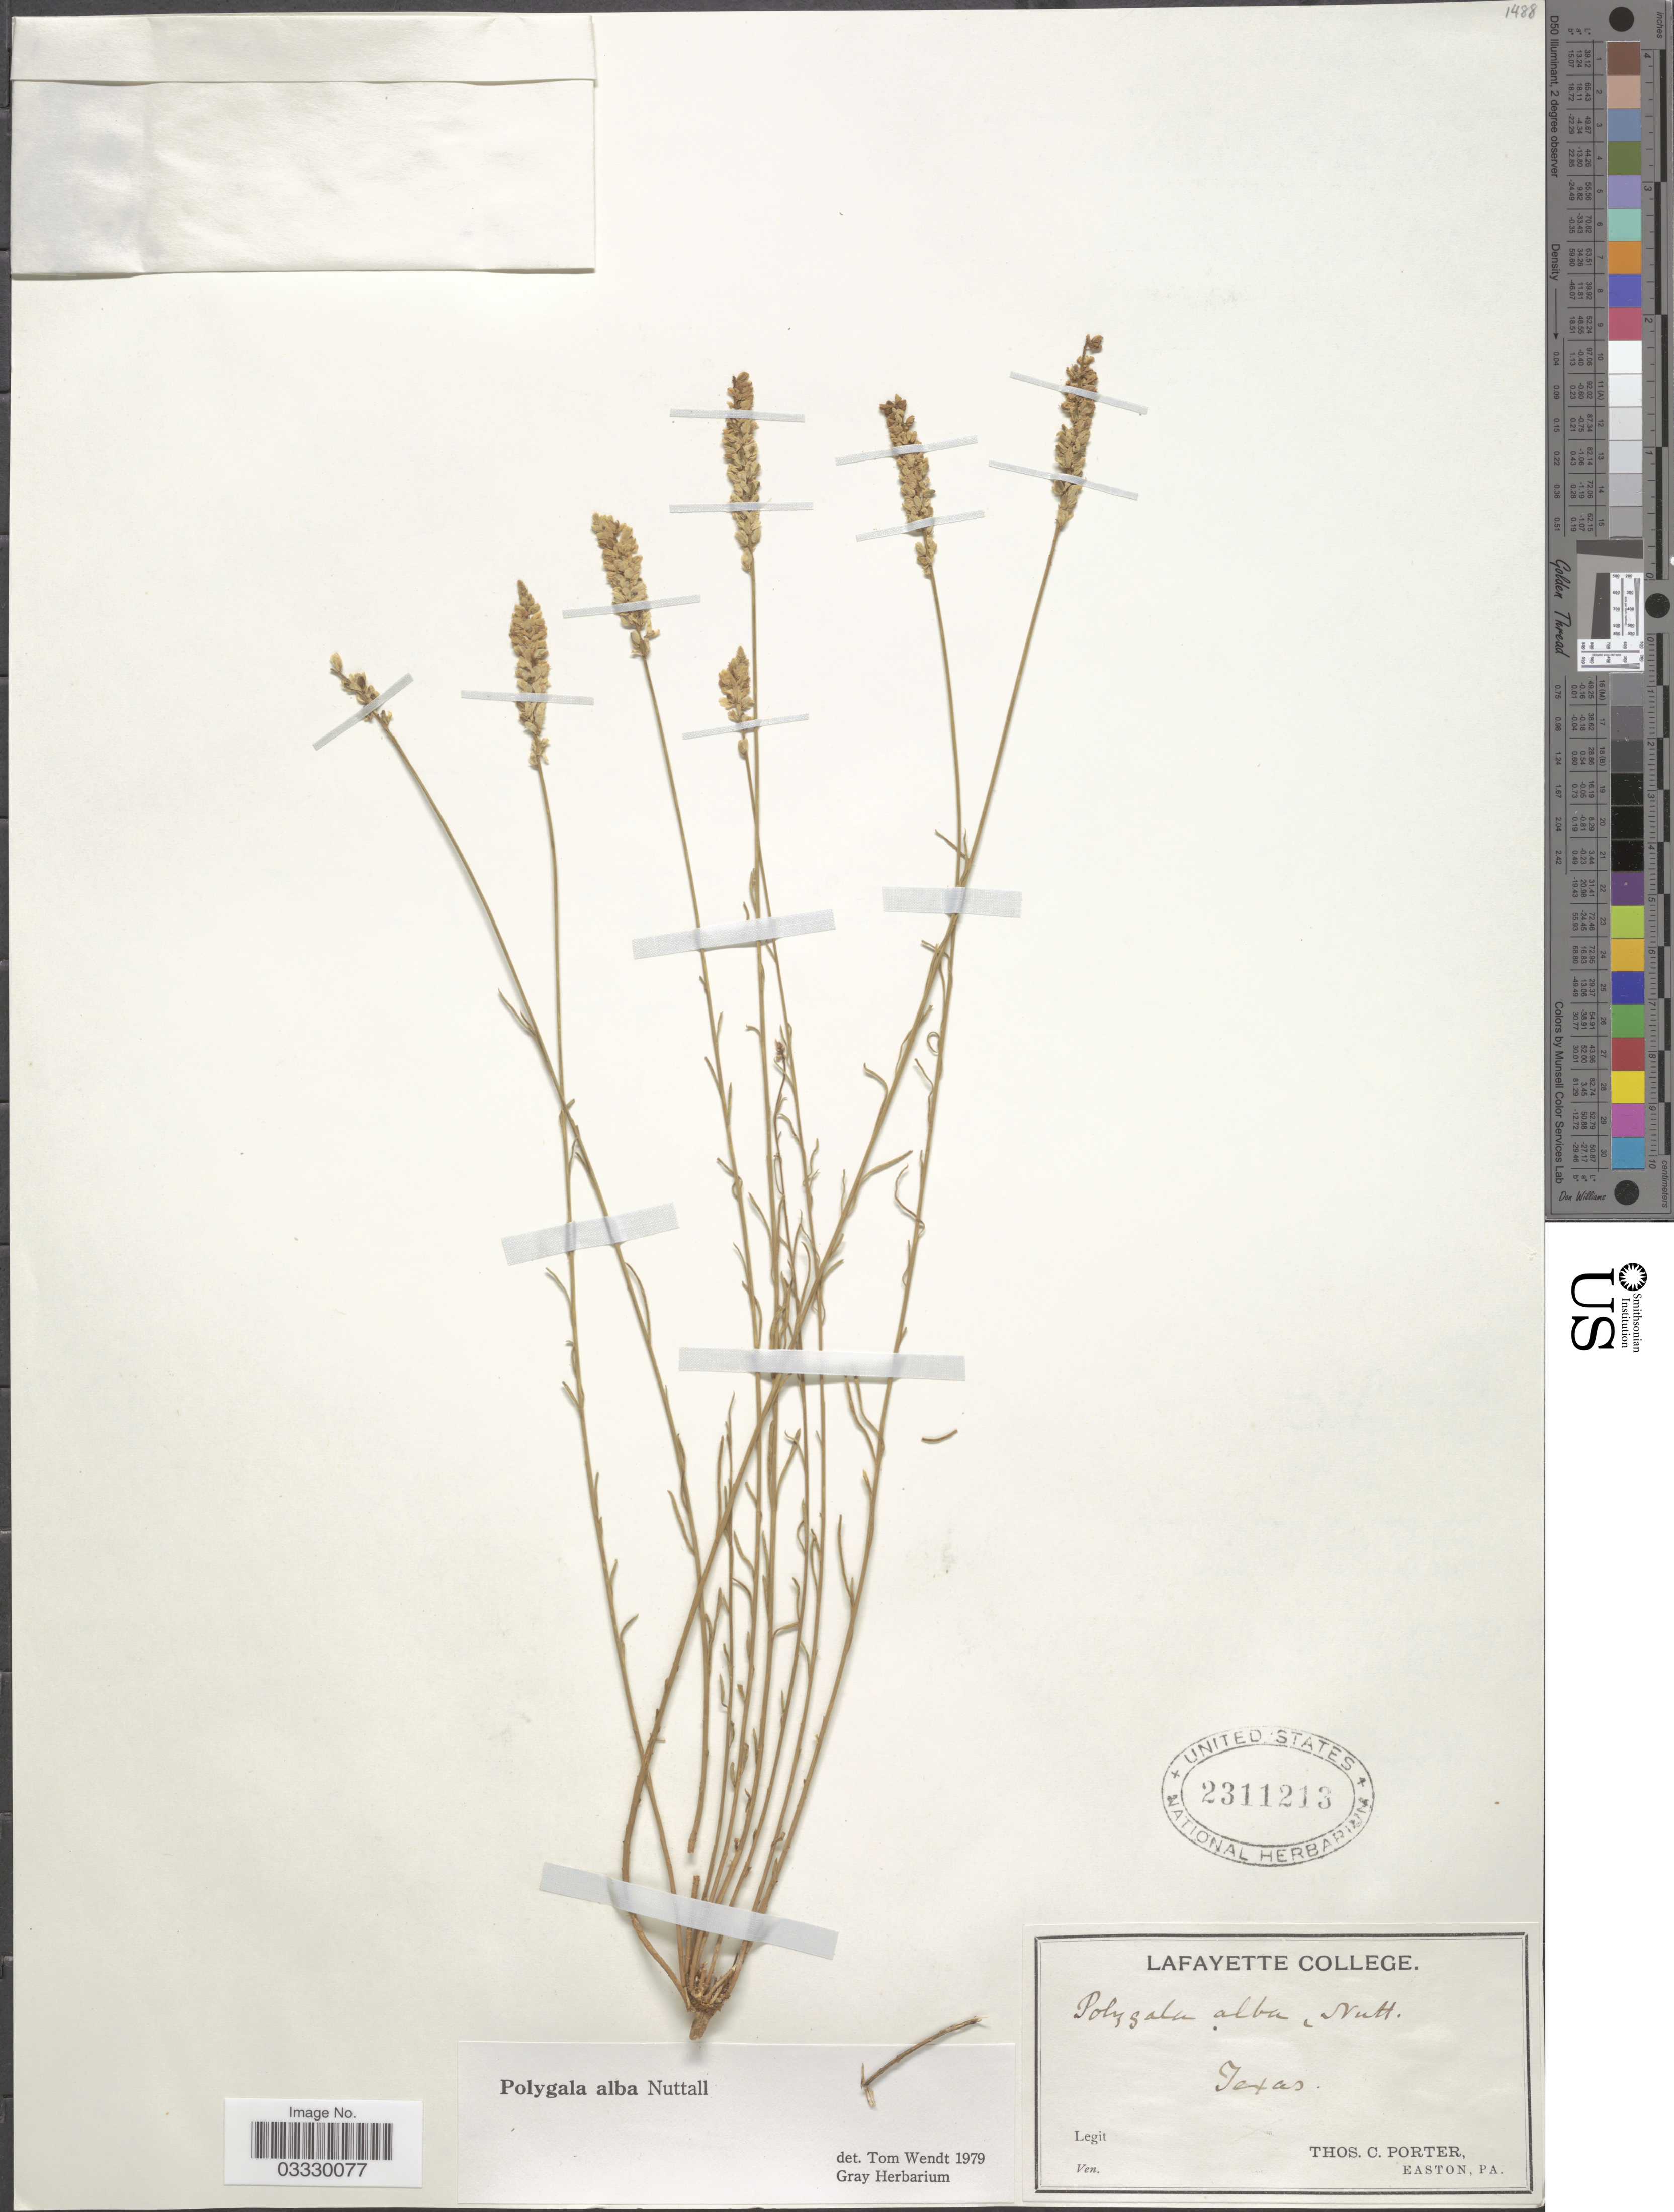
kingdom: Plantae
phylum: Tracheophyta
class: Magnoliopsida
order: Fabales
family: Polygalaceae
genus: Polygala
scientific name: Polygala alba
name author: Nutt.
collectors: T. Porter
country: United States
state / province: Texas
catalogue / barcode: US 2311213